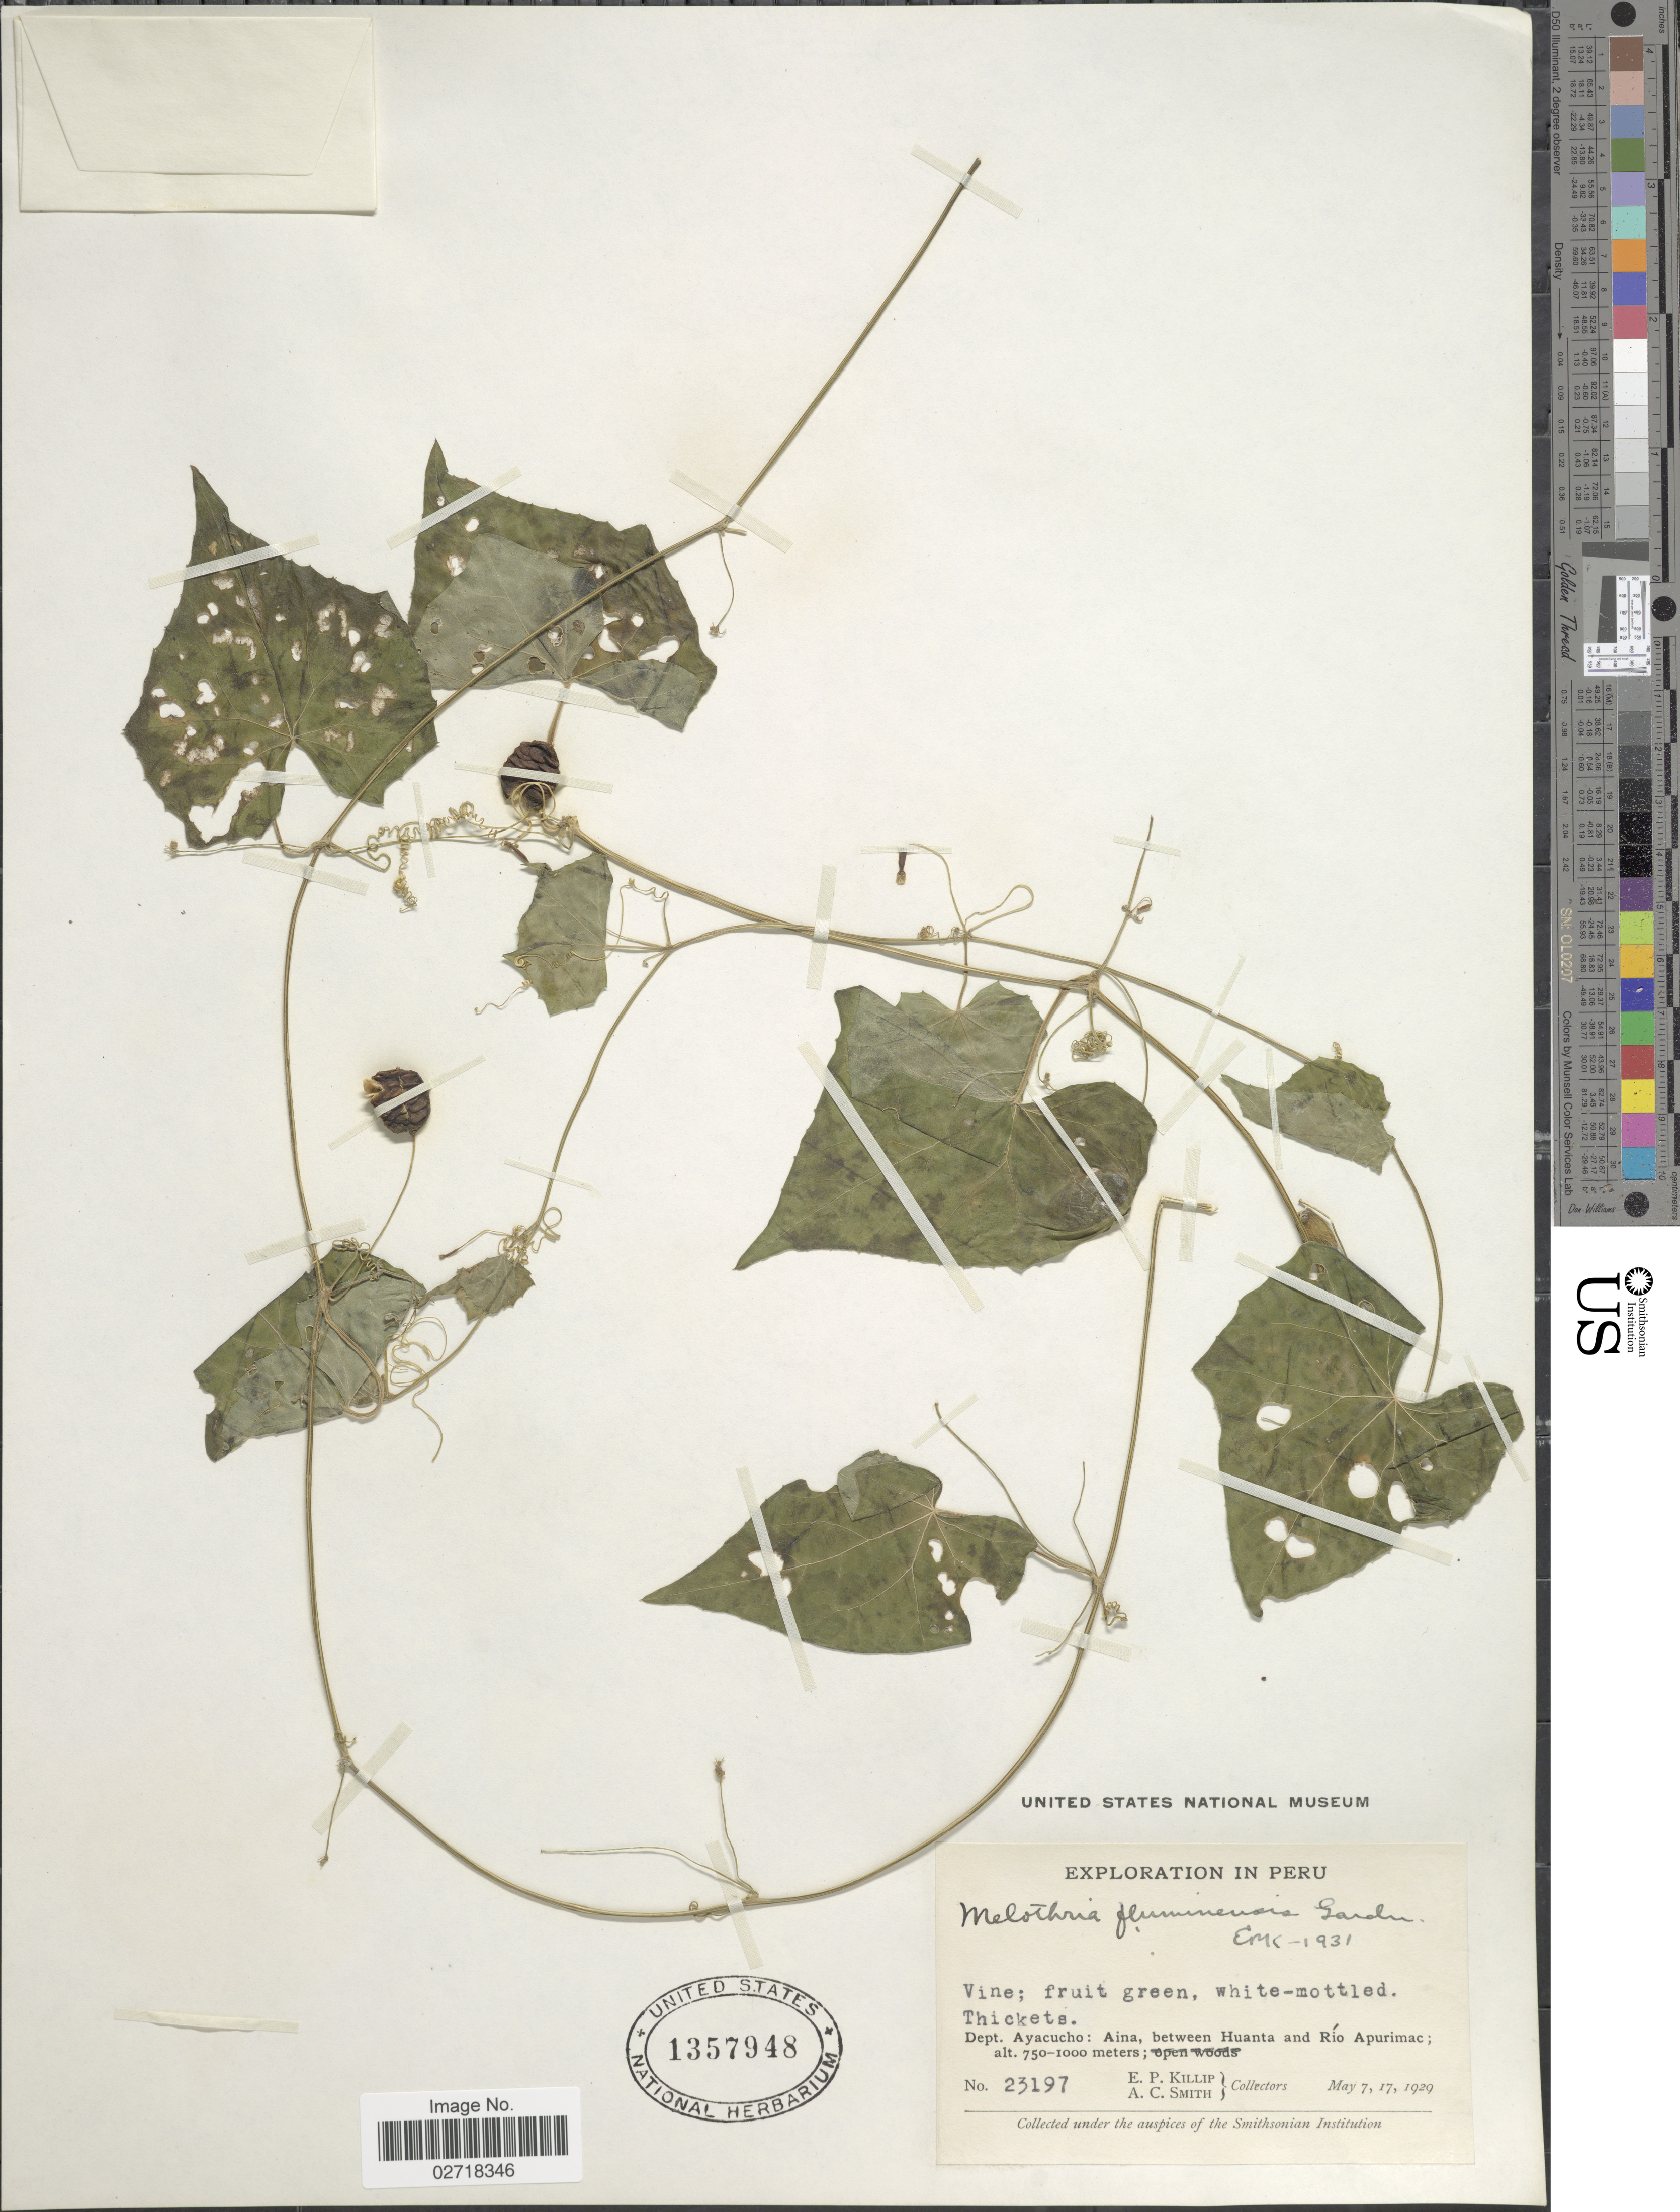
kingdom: Plantae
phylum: Tracheophyta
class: Magnoliopsida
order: Cucurbitales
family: Cucurbitaceae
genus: Melothria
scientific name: Melothria pendula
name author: L.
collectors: E. P. Killip & A. C. Smith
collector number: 23197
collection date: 1929-05-07/1929-05-17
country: Peru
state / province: Ayacucho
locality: Aina between Huanta and Rio Apurimac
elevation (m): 750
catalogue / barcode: US 1357948